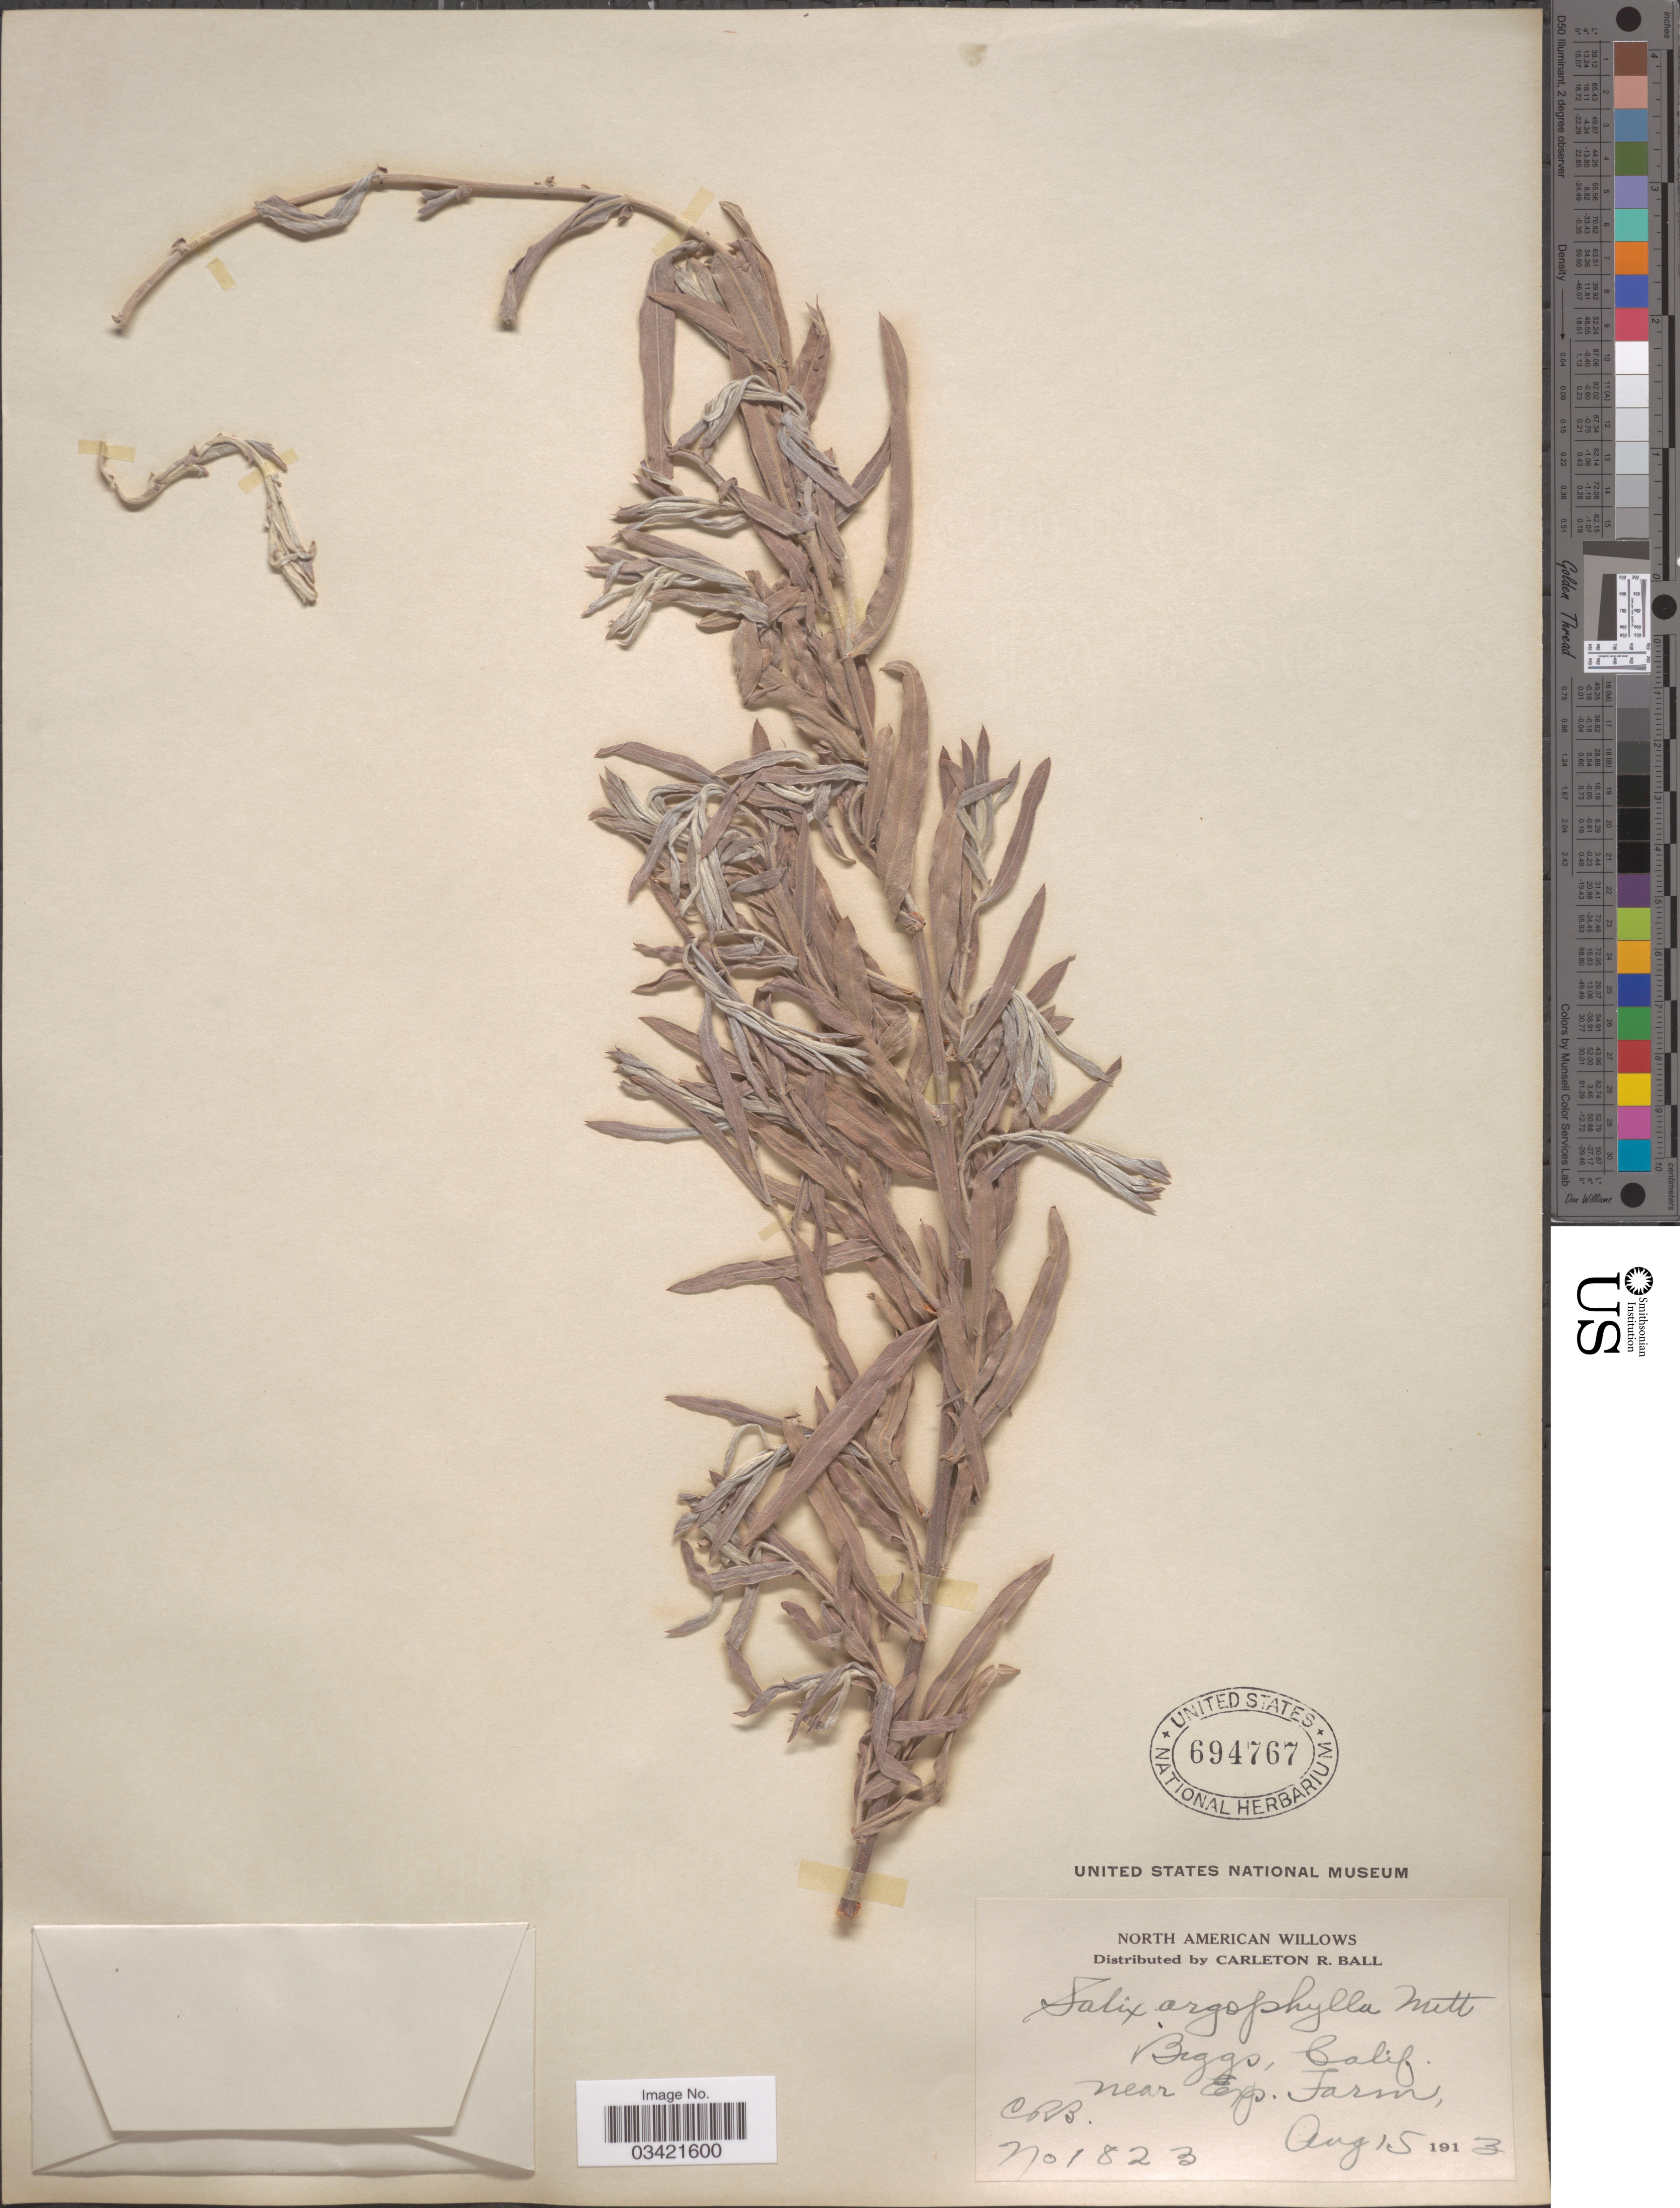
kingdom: Plantae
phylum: Tracheophyta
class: Magnoliopsida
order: Malpighiales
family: Salicaceae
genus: Salix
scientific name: Salix hindsiana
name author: Benth.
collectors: C. R. Ball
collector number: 1823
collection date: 1913-08-15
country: United States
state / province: California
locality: Biggs near Exp. Farm.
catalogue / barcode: US 694767